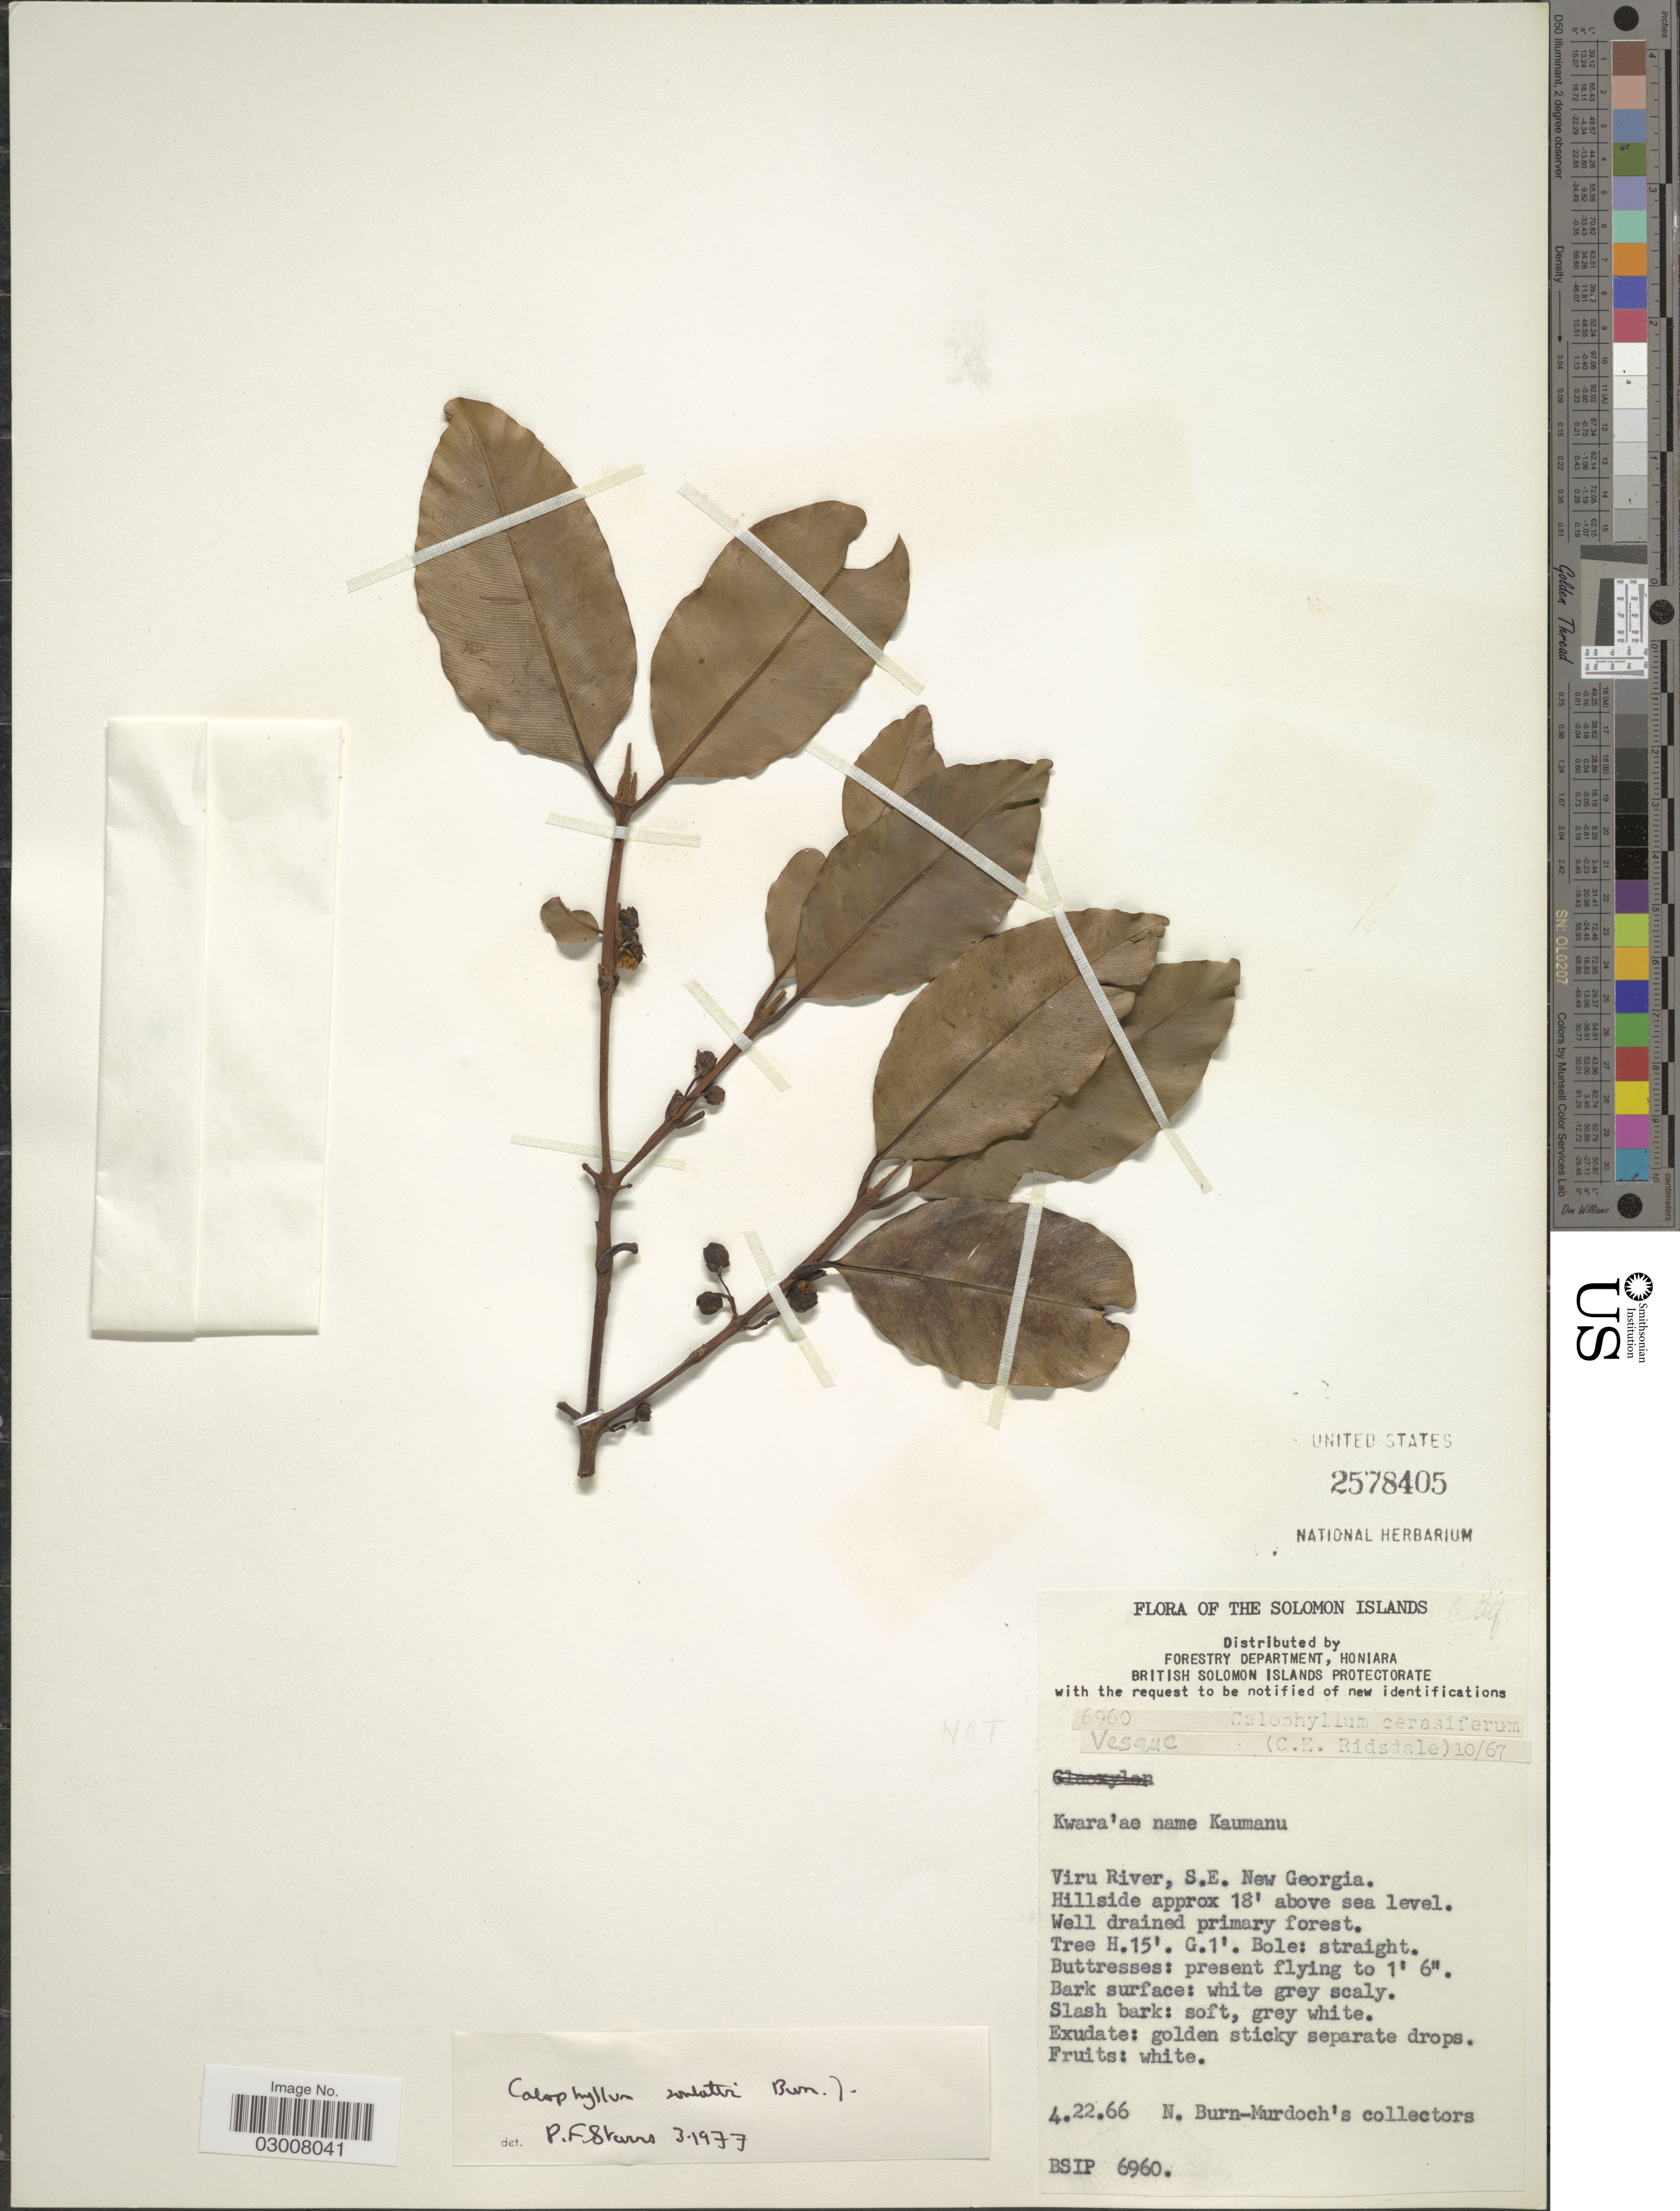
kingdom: Plantae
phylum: Tracheophyta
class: Magnoliopsida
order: Malpighiales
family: Calophyllaceae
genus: Calophyllum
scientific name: Calophyllum soulattri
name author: Burm. f.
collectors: N. Burn-Murdoch's collectors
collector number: BSIP6960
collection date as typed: Transcribed d/m/y: 22/4/66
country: Solomon Islands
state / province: Solomon Islands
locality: Viru River, S.E. New Georgia.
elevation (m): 5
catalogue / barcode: US 2578405